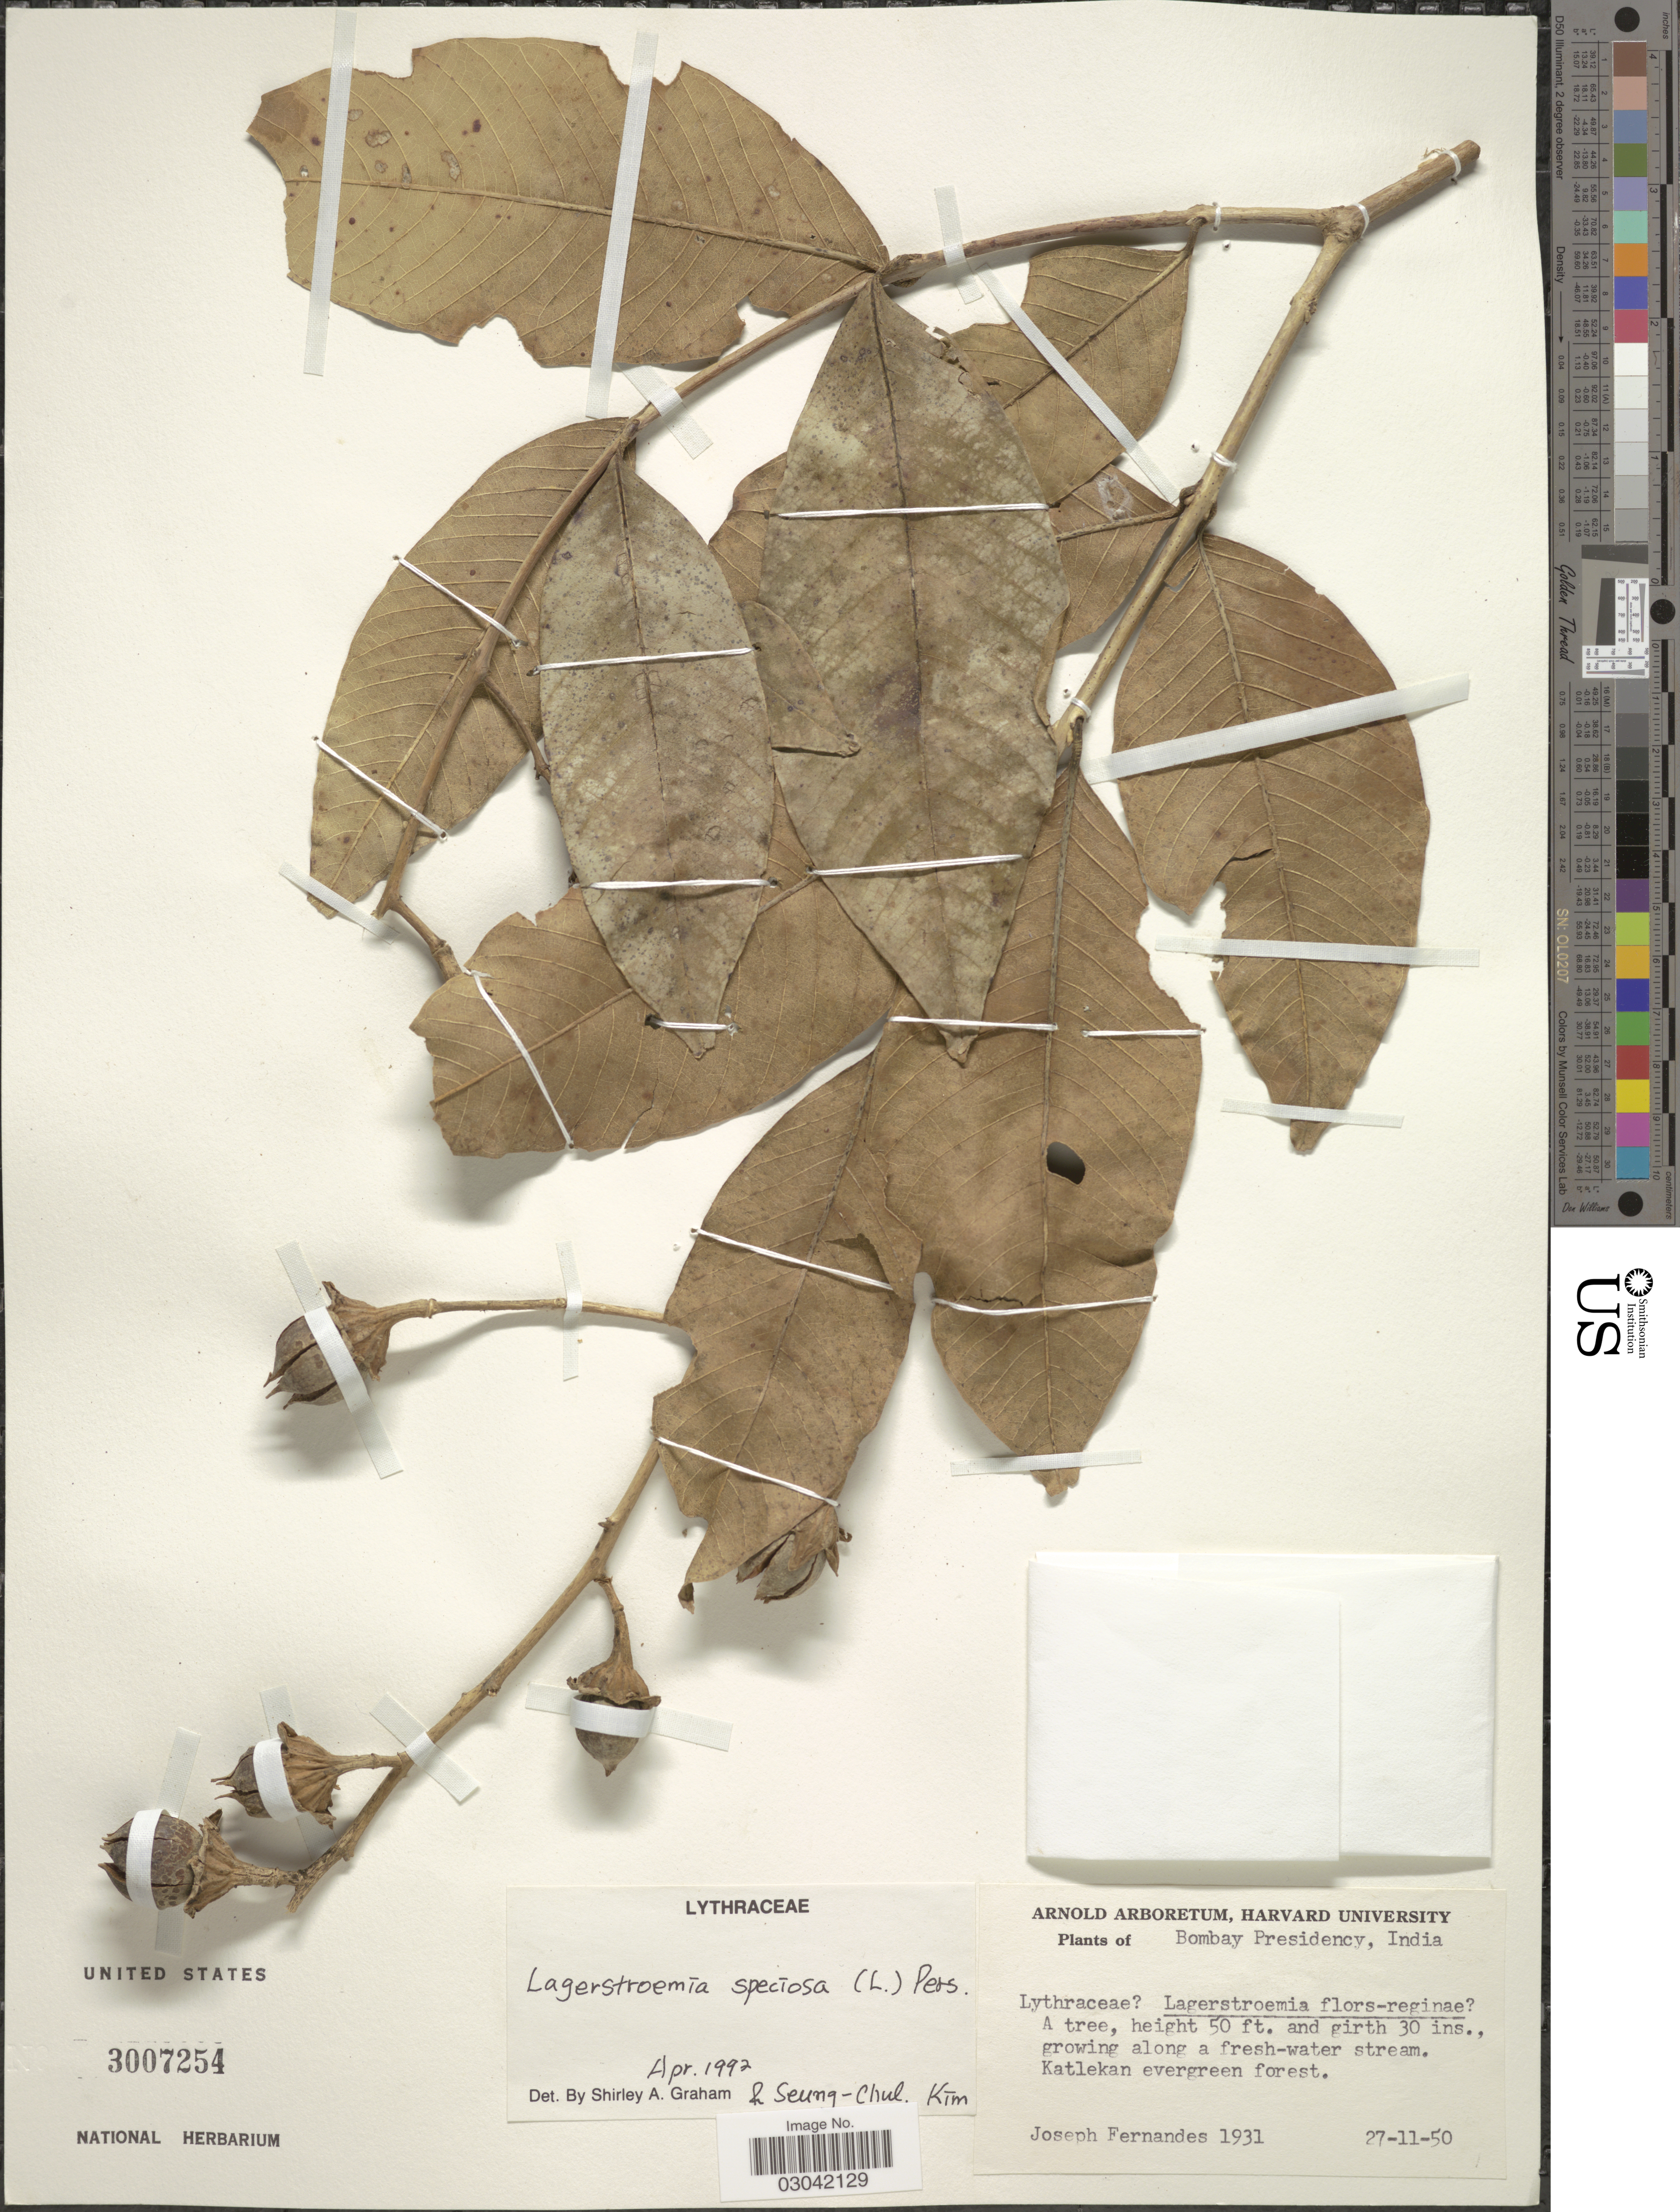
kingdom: Plantae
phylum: Tracheophyta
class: Magnoliopsida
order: Myrtales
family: Lythraceae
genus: Lagerstroemia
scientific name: Lagerstroemia speciosa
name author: (L.) Pers.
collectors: J. Fernandes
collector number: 1931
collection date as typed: Transcribed d/m/y: 27/11/50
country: India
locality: Bombay Presidency.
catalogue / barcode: US 3007254